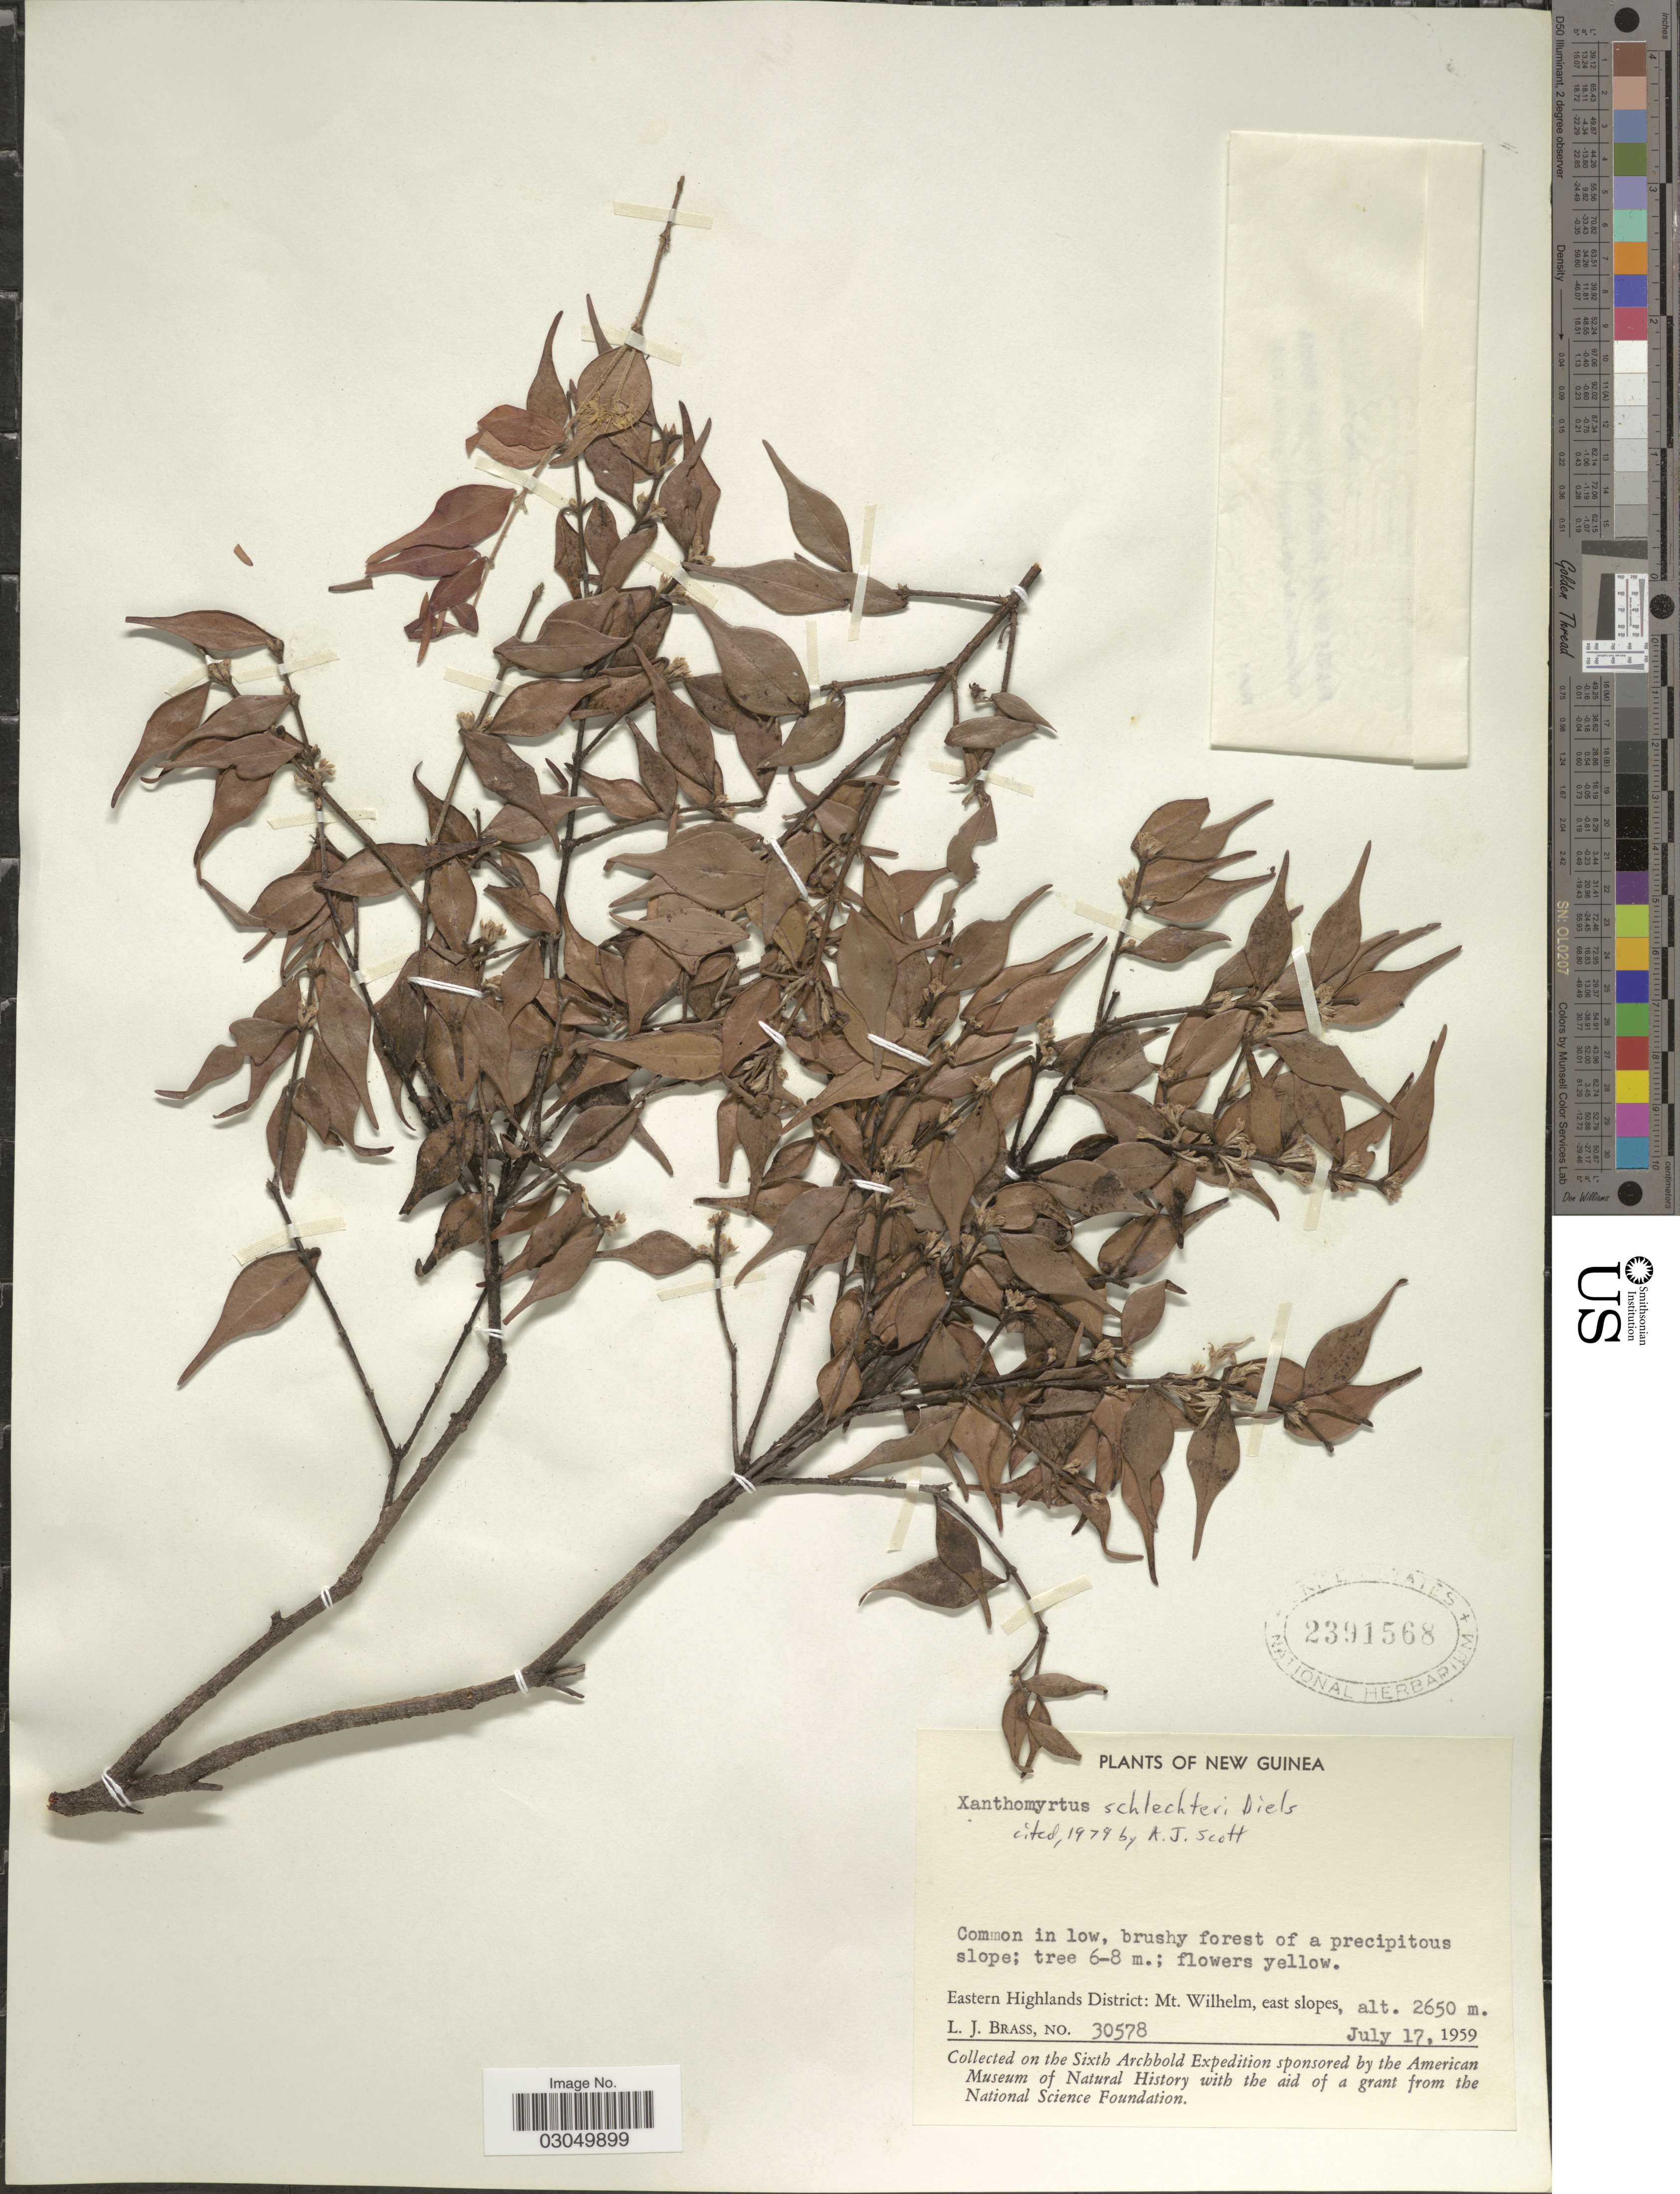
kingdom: Plantae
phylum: Tracheophyta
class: Magnoliopsida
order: Myrtales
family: Myrtaceae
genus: Xanthomyrtus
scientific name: Xanthomyrtus schlechteri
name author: Diels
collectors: L. J. Brass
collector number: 30578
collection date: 1959-07-17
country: Papua New Guinea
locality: New Guinea. Eastern Highlands District: Mt. Wilhelm, east slopes.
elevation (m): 2650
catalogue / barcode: US 2391568